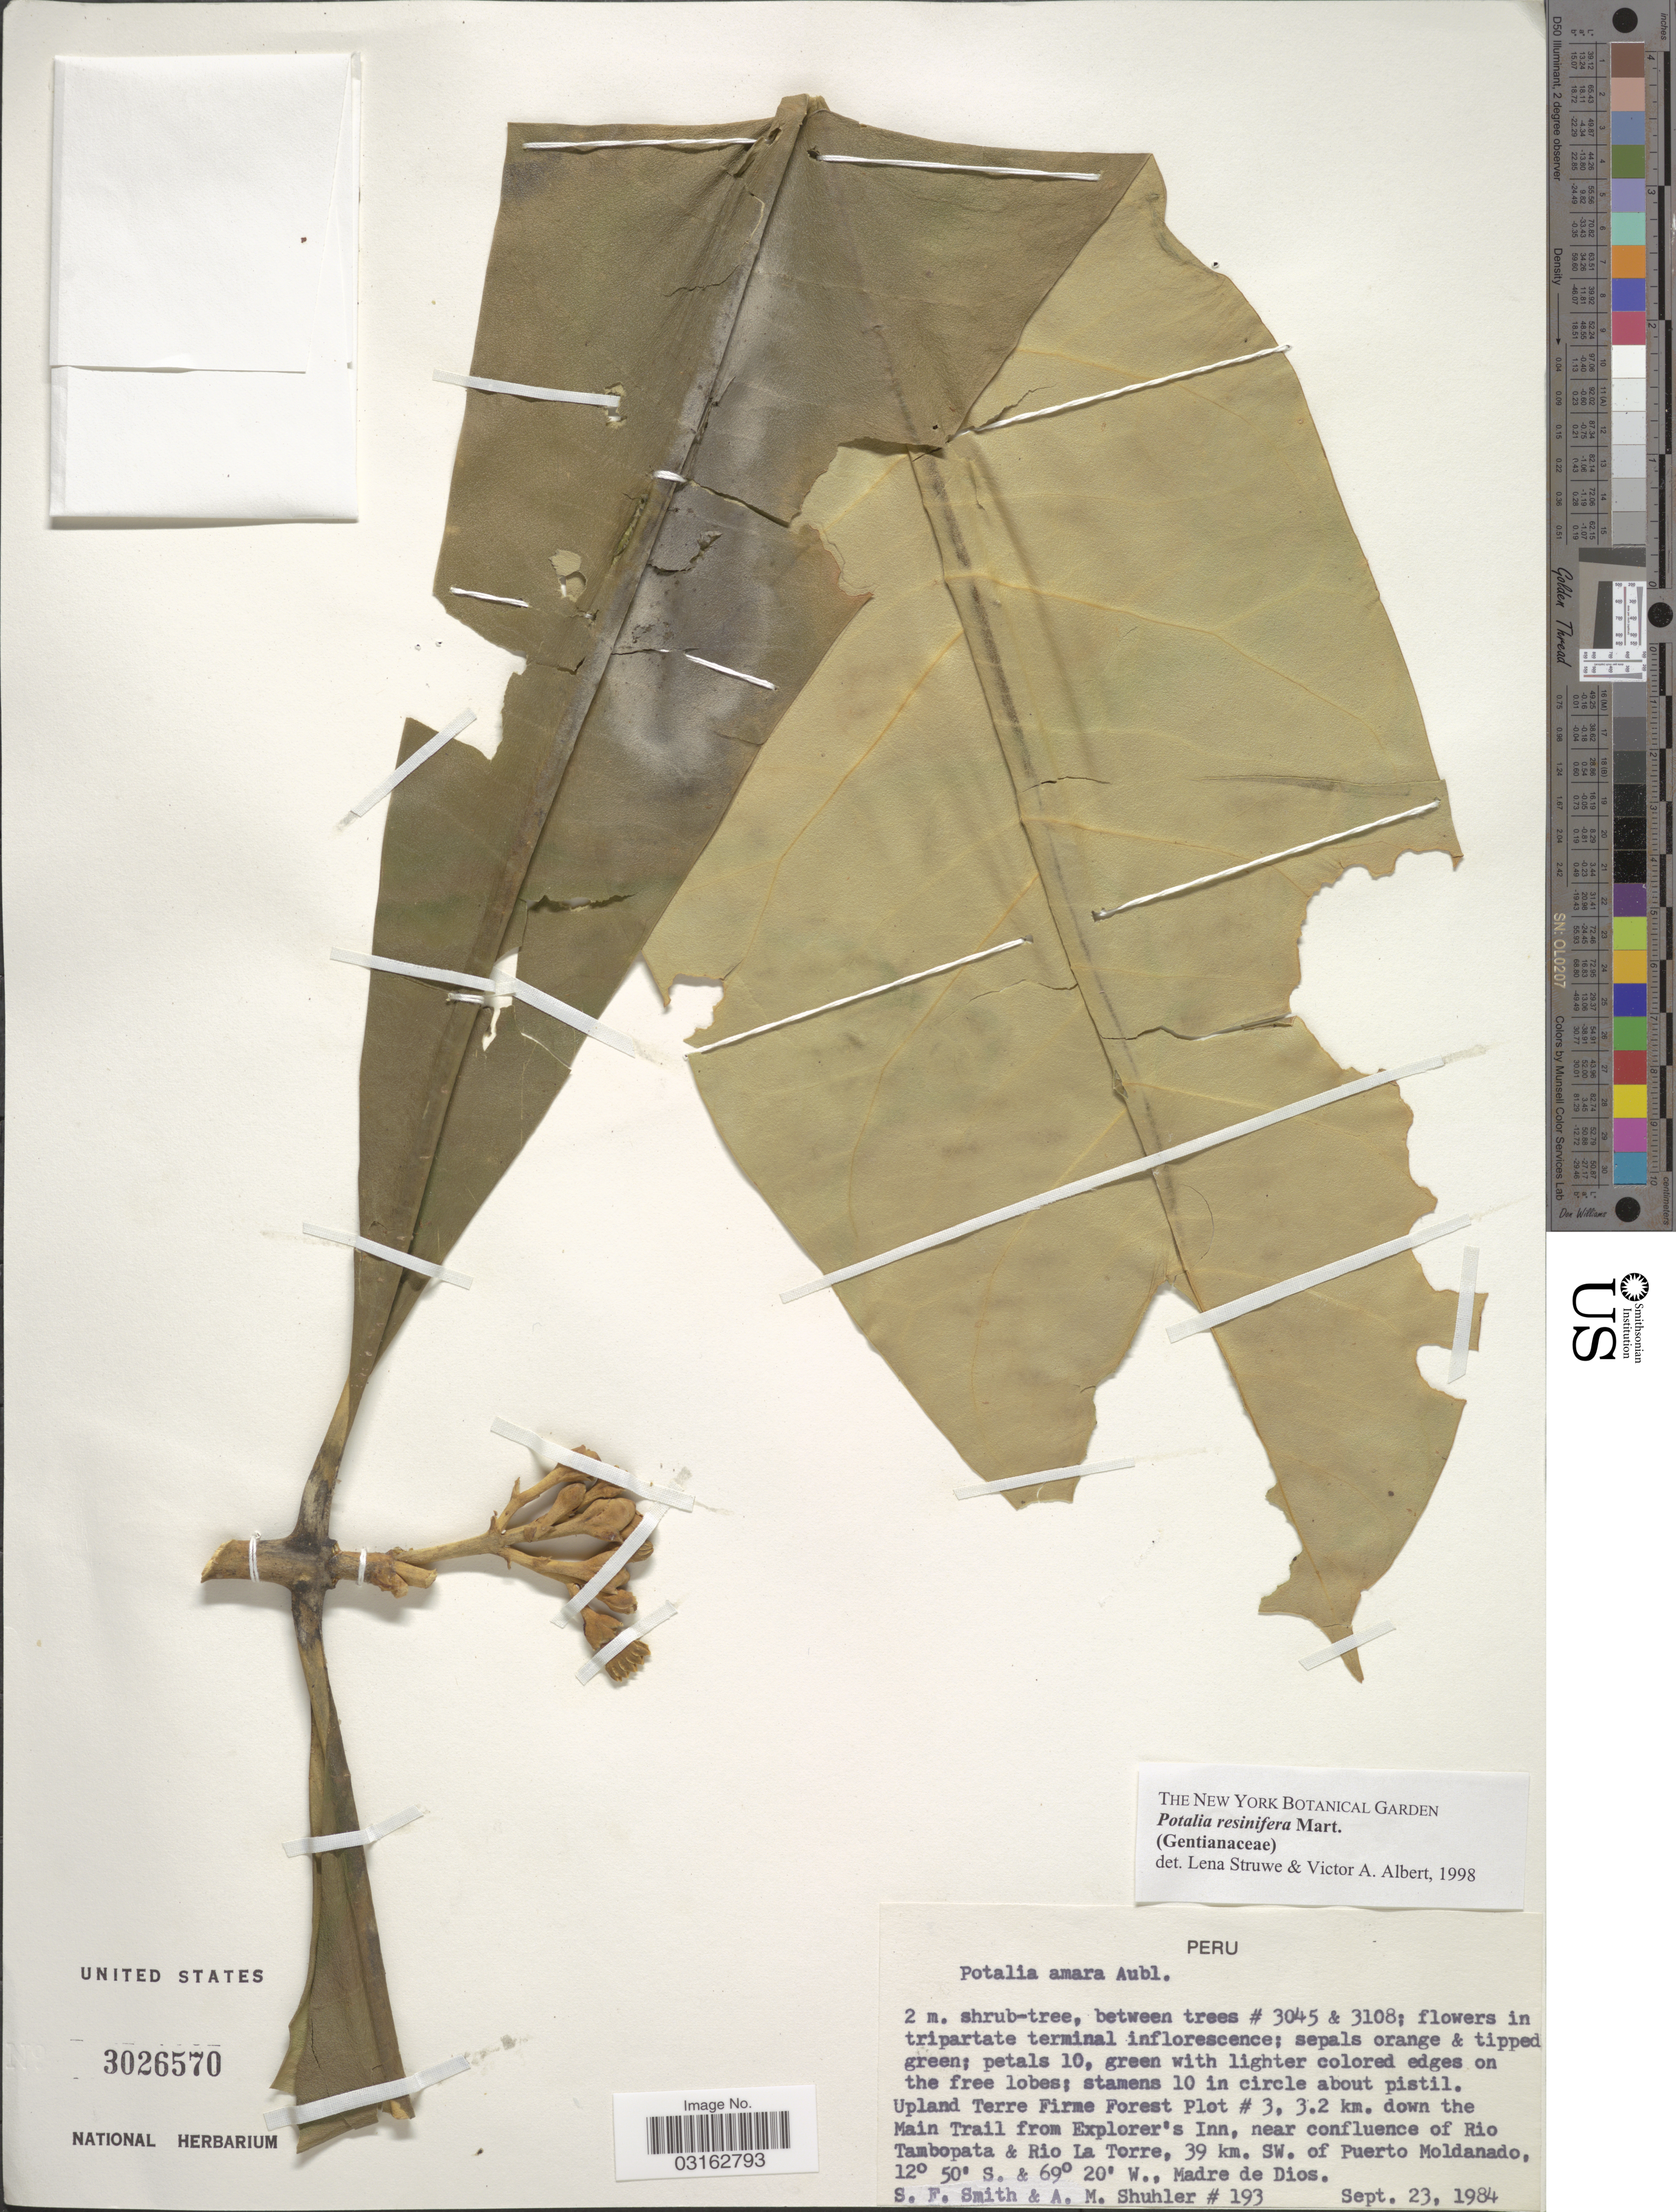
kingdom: Plantae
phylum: Tracheophyta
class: Magnoliopsida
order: Gentianales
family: Gentianaceae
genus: Potalia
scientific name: Potalia resinifera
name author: Mart.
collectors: S.F. Smith & A. Shuhler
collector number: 193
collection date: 1984-09-23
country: Peru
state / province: Madre de Dios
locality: Upland Terre Firme Forest Plot # 3, 3.2 km. down the Main Trail from Explorer's Inn, near confluence of Rio Tambopata & Rio La Torre, 39 km. SW. of Puerto Moldanado.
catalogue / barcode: US 3026570